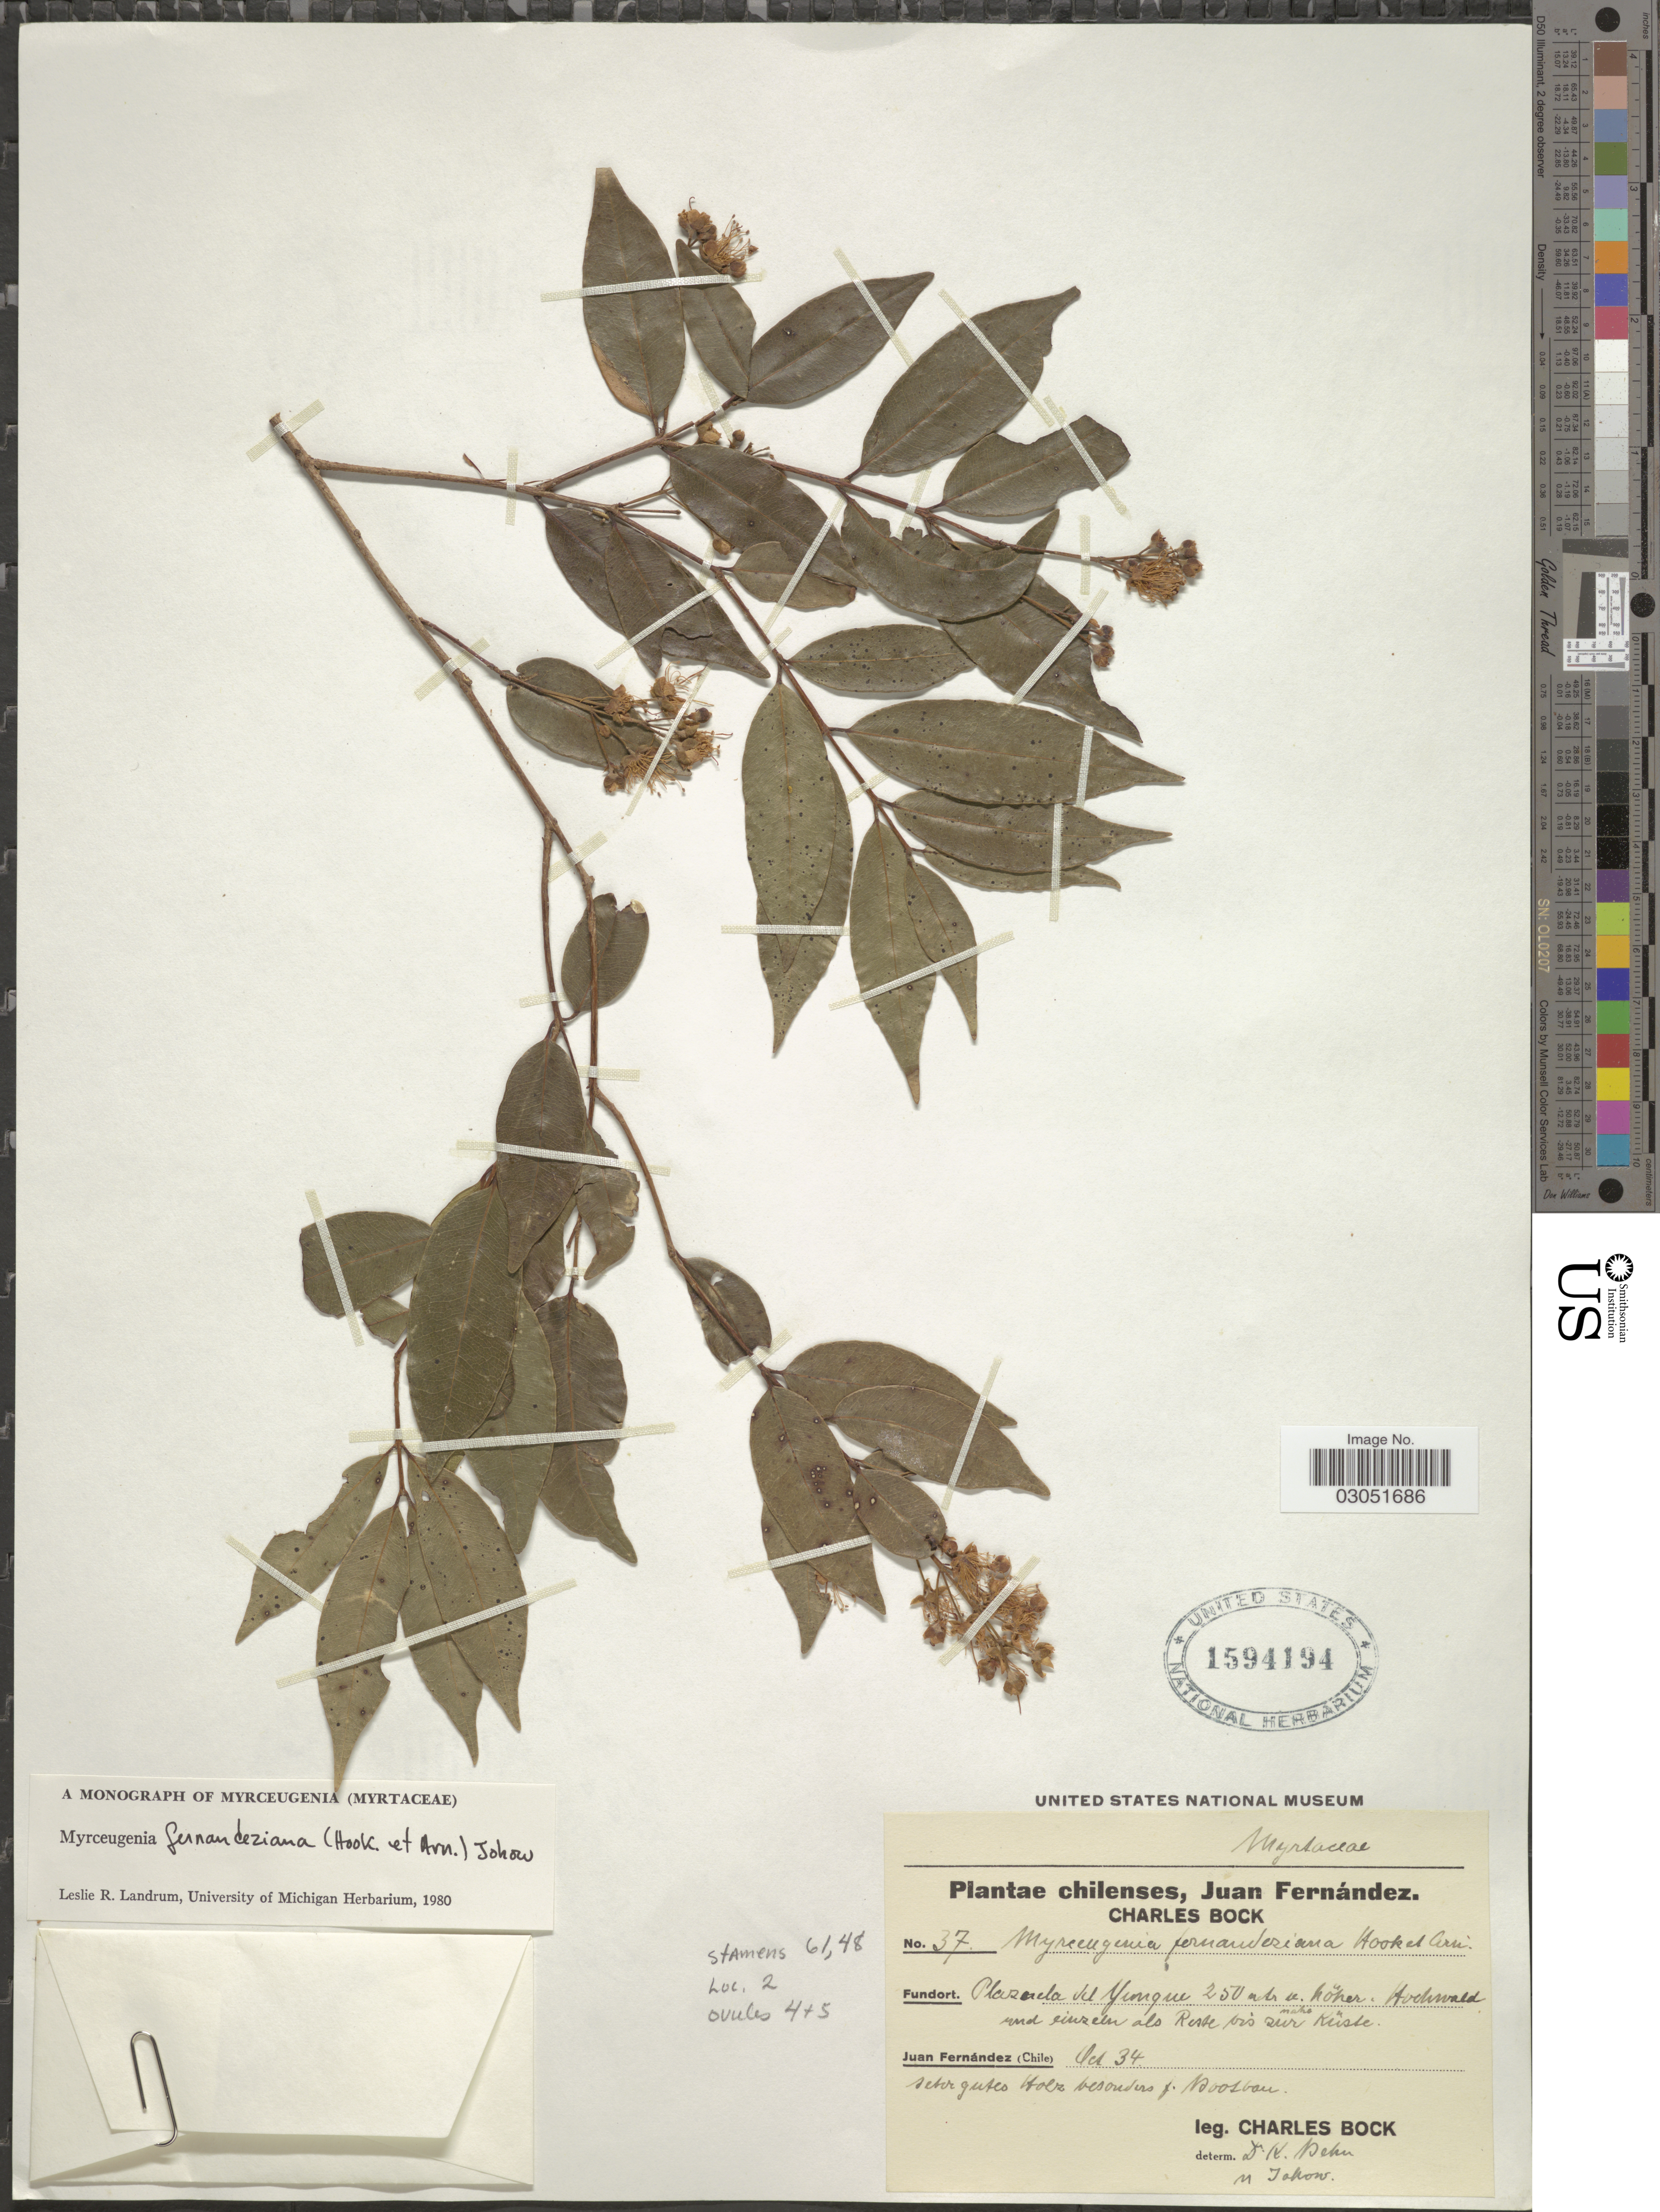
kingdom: Plantae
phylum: Tracheophyta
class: Magnoliopsida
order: Myrtales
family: Myrtaceae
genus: Nothomyrcia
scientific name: Nothomyrcia fernandeziana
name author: (Hook. & Arn.) Kausel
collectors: C. Bock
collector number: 37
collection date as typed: Transcribed d/m/y: /10/34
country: Chile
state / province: Valparaíso (V)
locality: Juan Fernández. Plazela del Yunque. Hochwald und einzeln alo Reste bis sur Küste.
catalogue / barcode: US 1594194